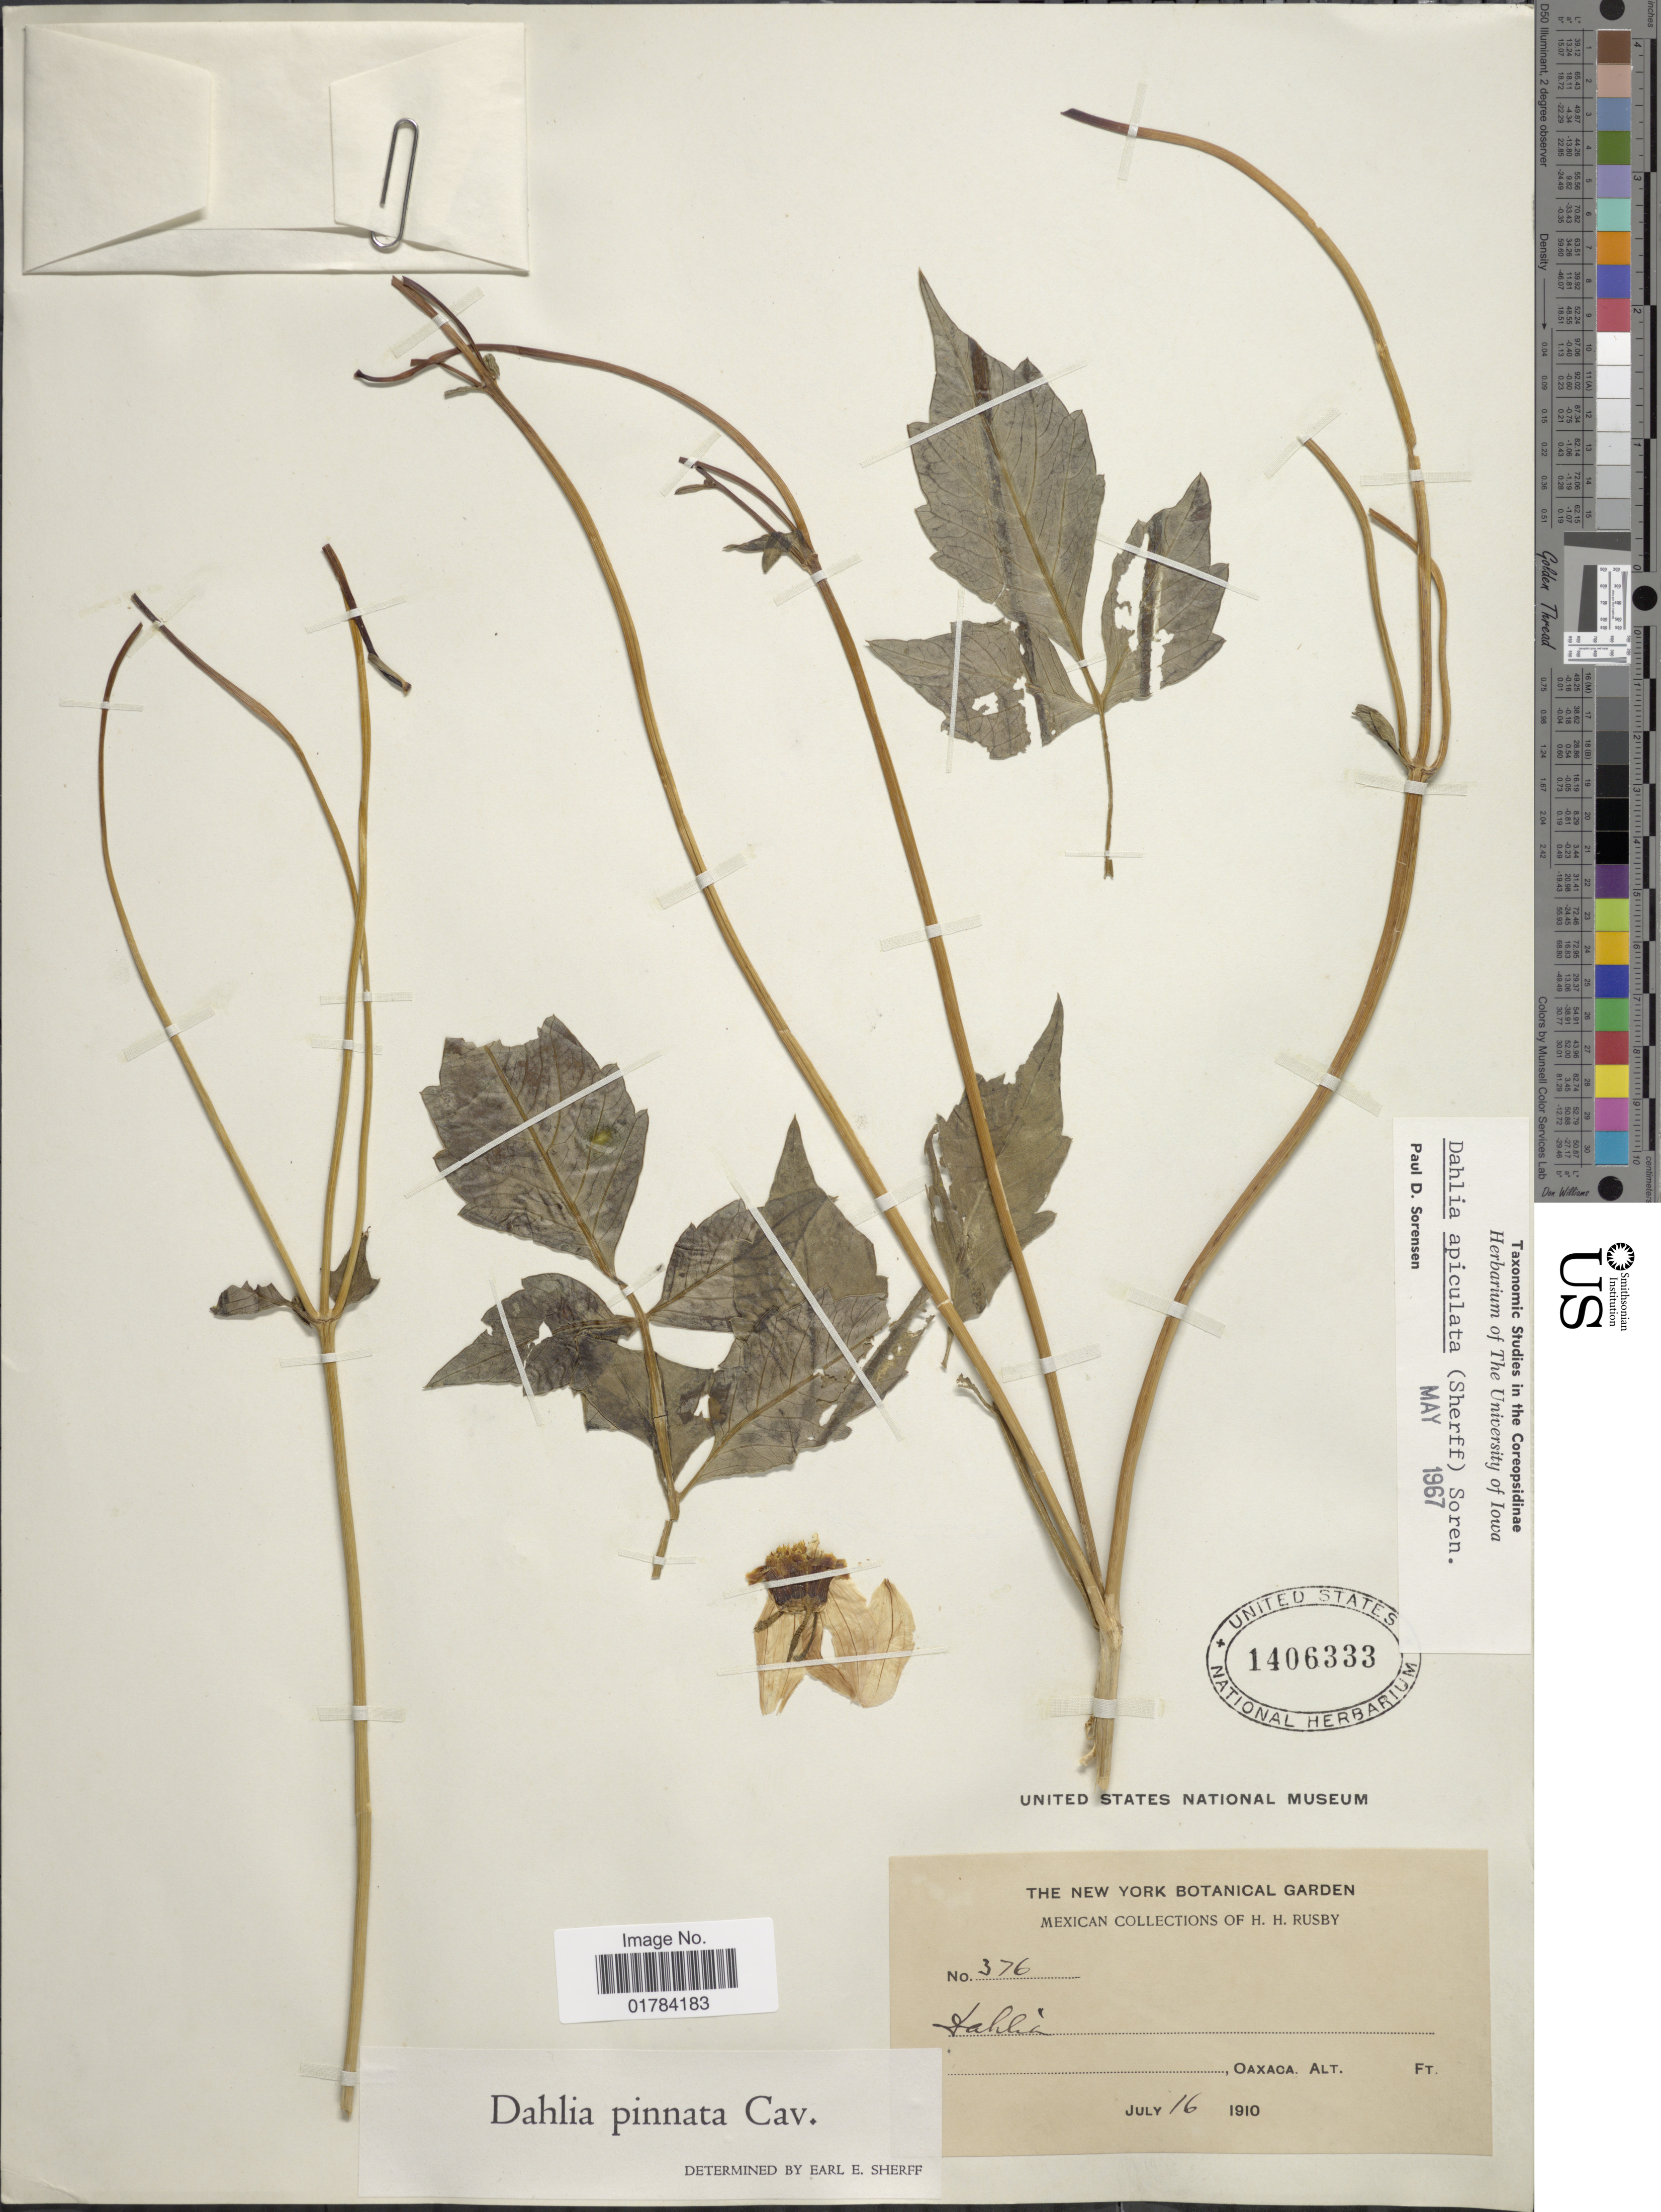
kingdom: Plantae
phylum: Tracheophyta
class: Magnoliopsida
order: Asterales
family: Asteraceae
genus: Dahlia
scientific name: Dahlia apiculata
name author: (Sherff) P.D. Sørensen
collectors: H. H. Rusby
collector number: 376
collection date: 1910-07-16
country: Mexico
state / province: Oaxaca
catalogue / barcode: US 1406333